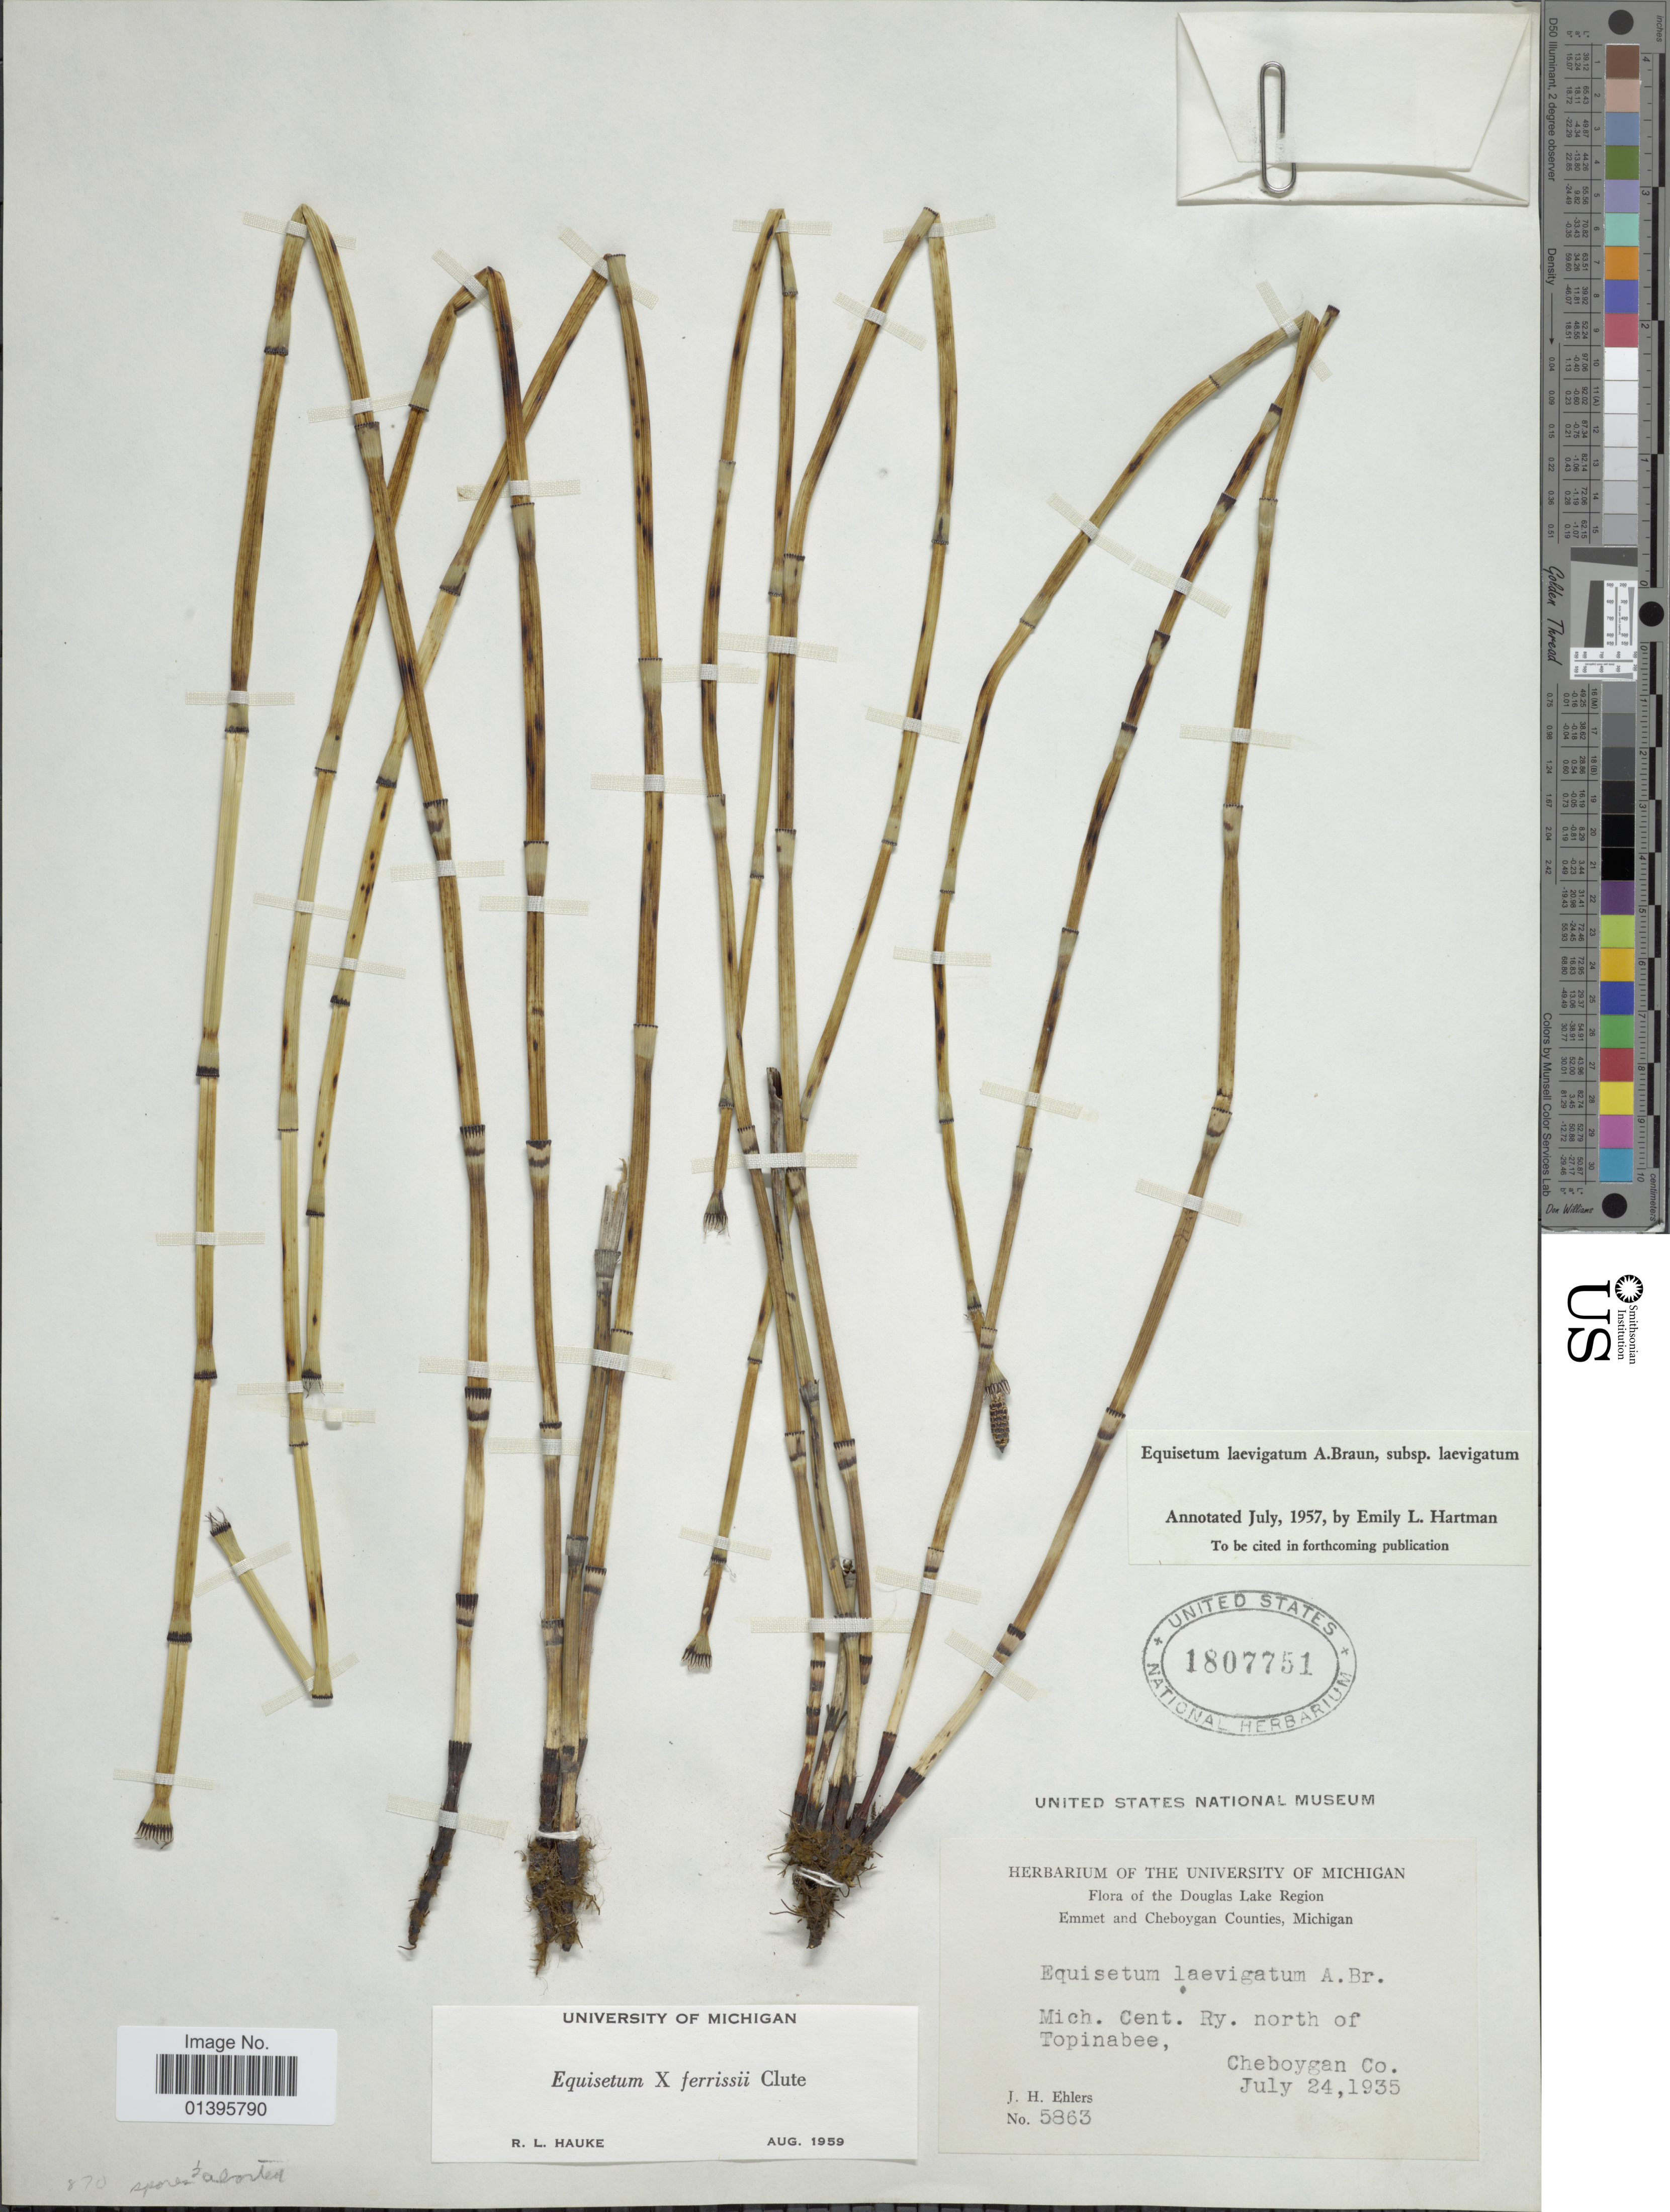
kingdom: Plantae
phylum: Tracheophyta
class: Polypodiopsida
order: Equisetales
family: Equisetaceae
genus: Equisetum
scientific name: Equisetum x ferrissii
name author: Clute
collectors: J. H. Ehlers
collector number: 5863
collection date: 1935-07-24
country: United States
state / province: Michigan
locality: Flora of the Douglas Lake Region.Emmet and Cheboygan Counties. Mich. Cent. Ry. north of Topinabee, Cheboygan Co.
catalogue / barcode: US 1807751